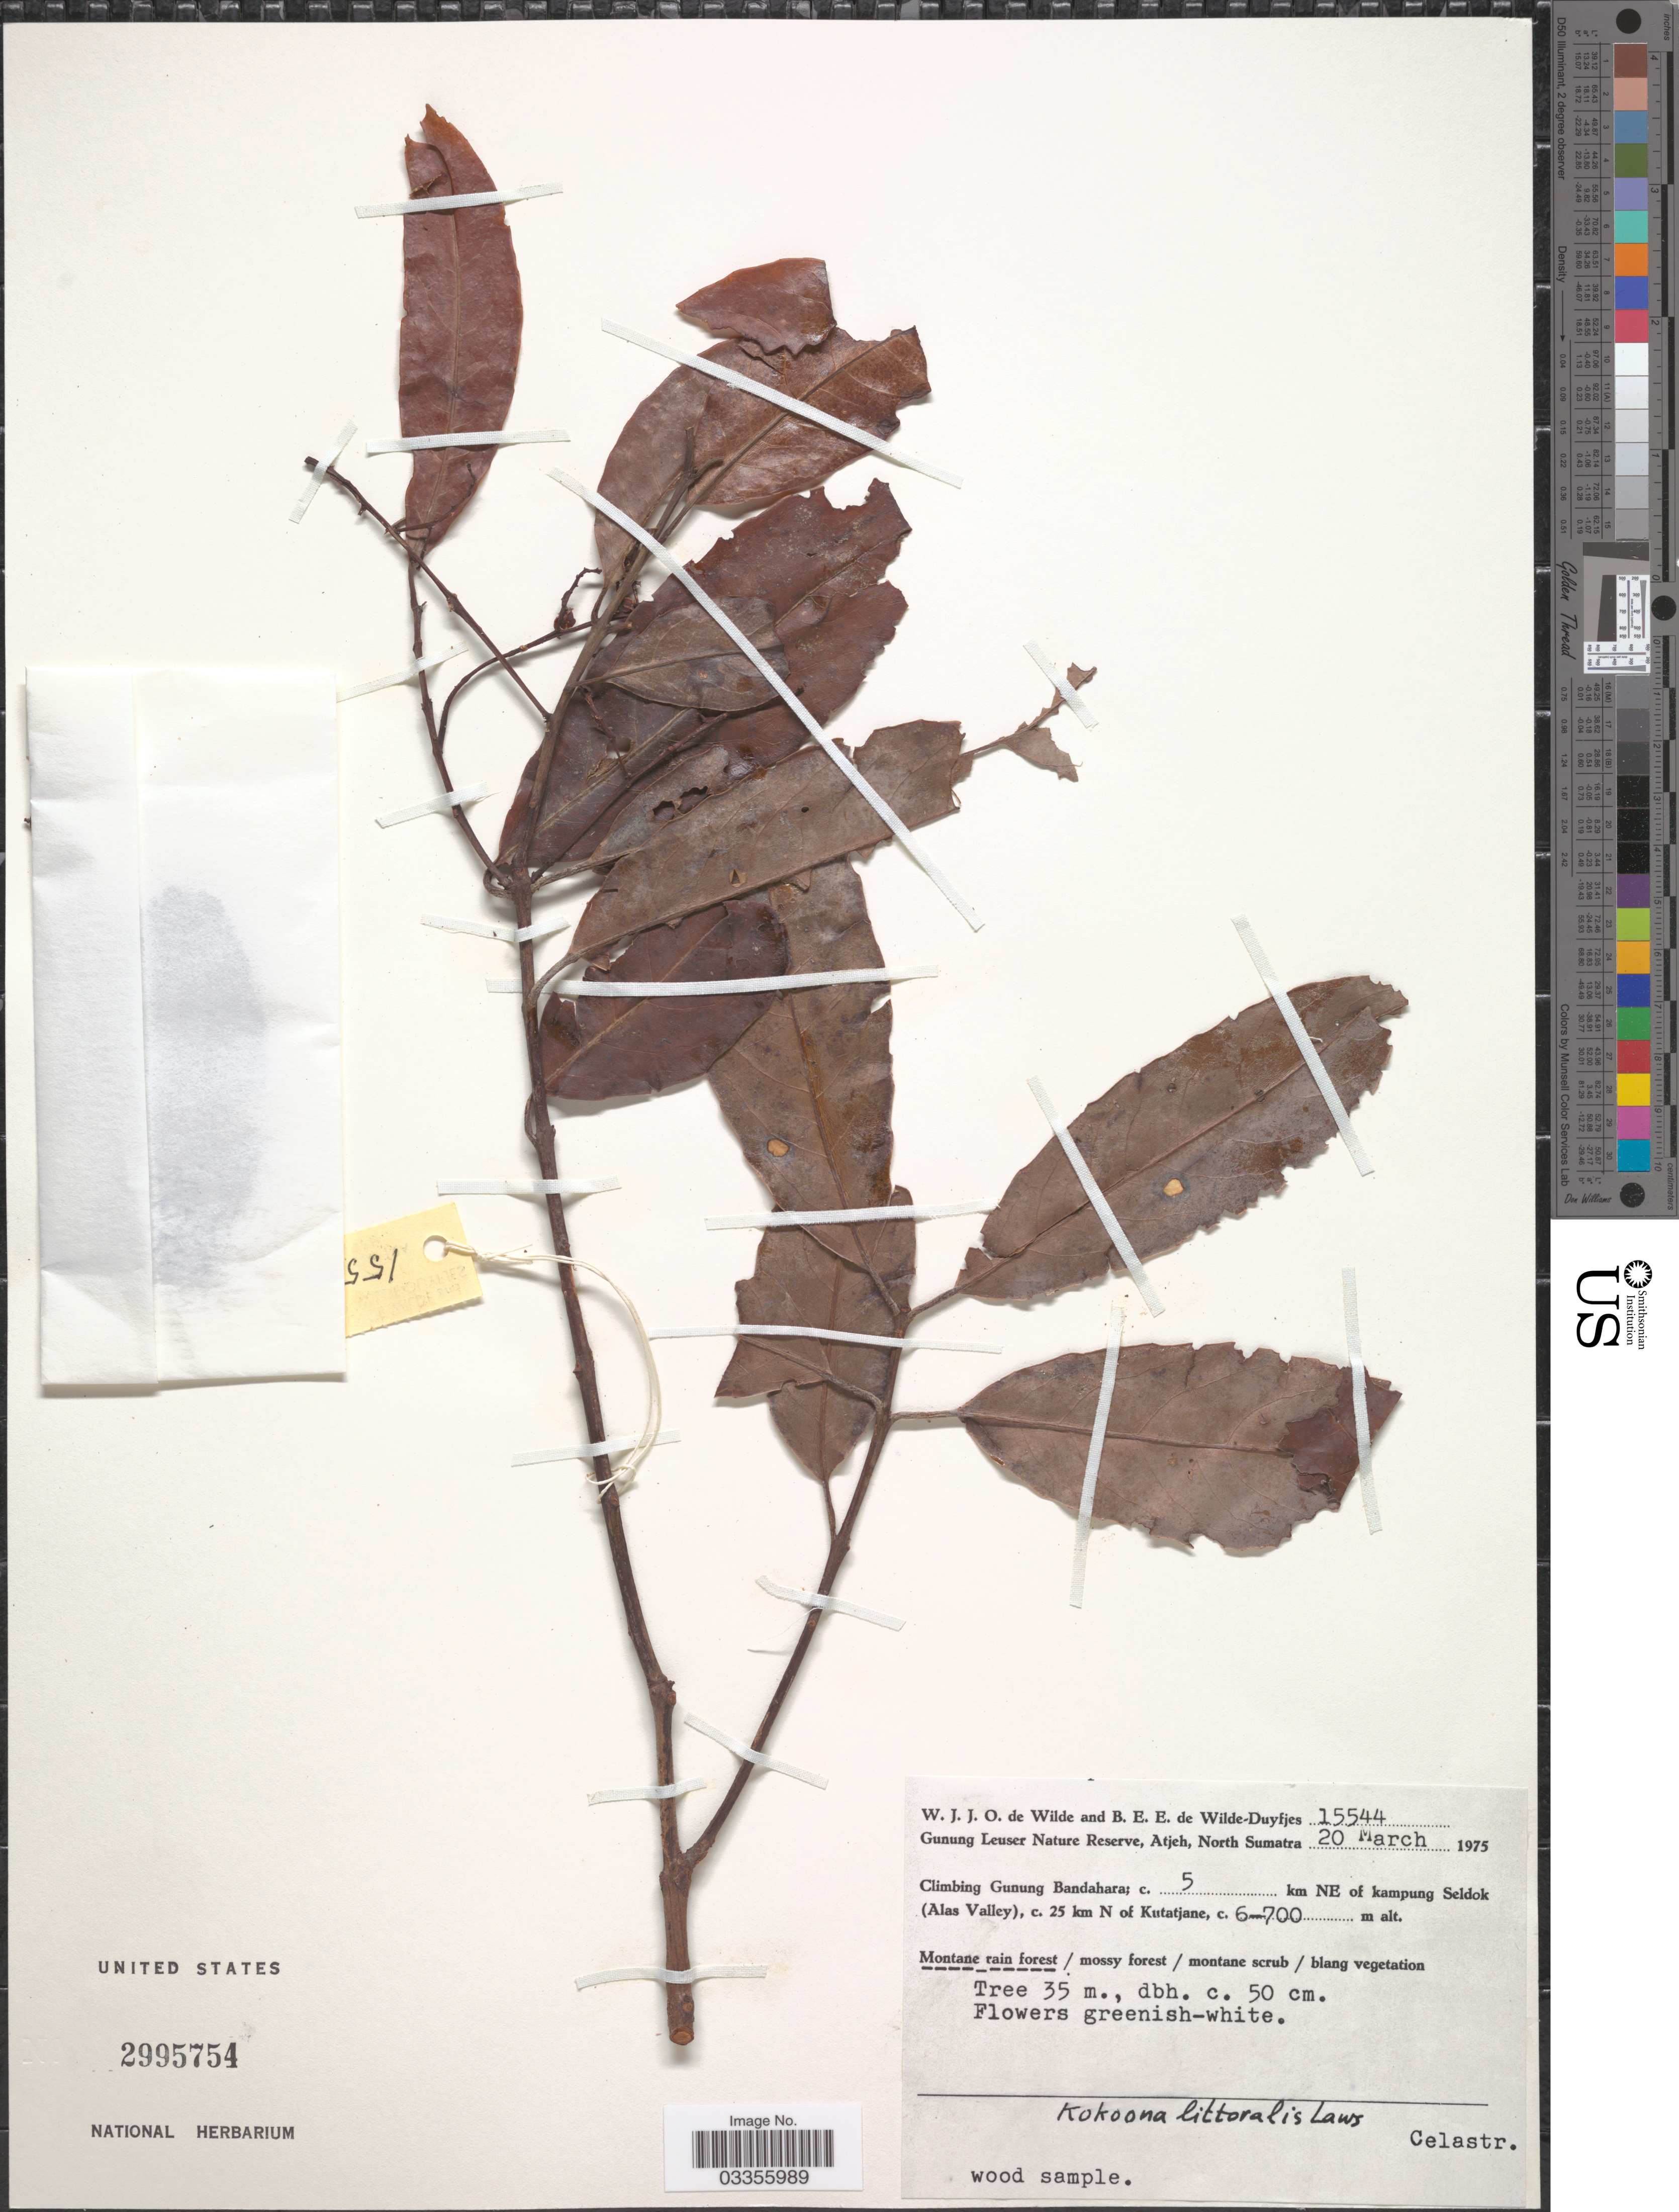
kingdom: Plantae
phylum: Tracheophyta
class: Magnoliopsida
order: Celastrales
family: Celastraceae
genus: Kokoona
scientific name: Kokoona littoralis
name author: M.A. Lawson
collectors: W. J. de Wilde & B. E. de Wilde-Duyfjes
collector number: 15544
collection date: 1975-03-20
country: Indonesia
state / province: Sumatra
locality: Gunung Leuser Nature Reserve, Atjeh, North Sumatra. c. 5 km NE of kampung Seldok (Alas Valley), c. 25 km N of Kutatjane.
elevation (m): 600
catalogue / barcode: US 2995754